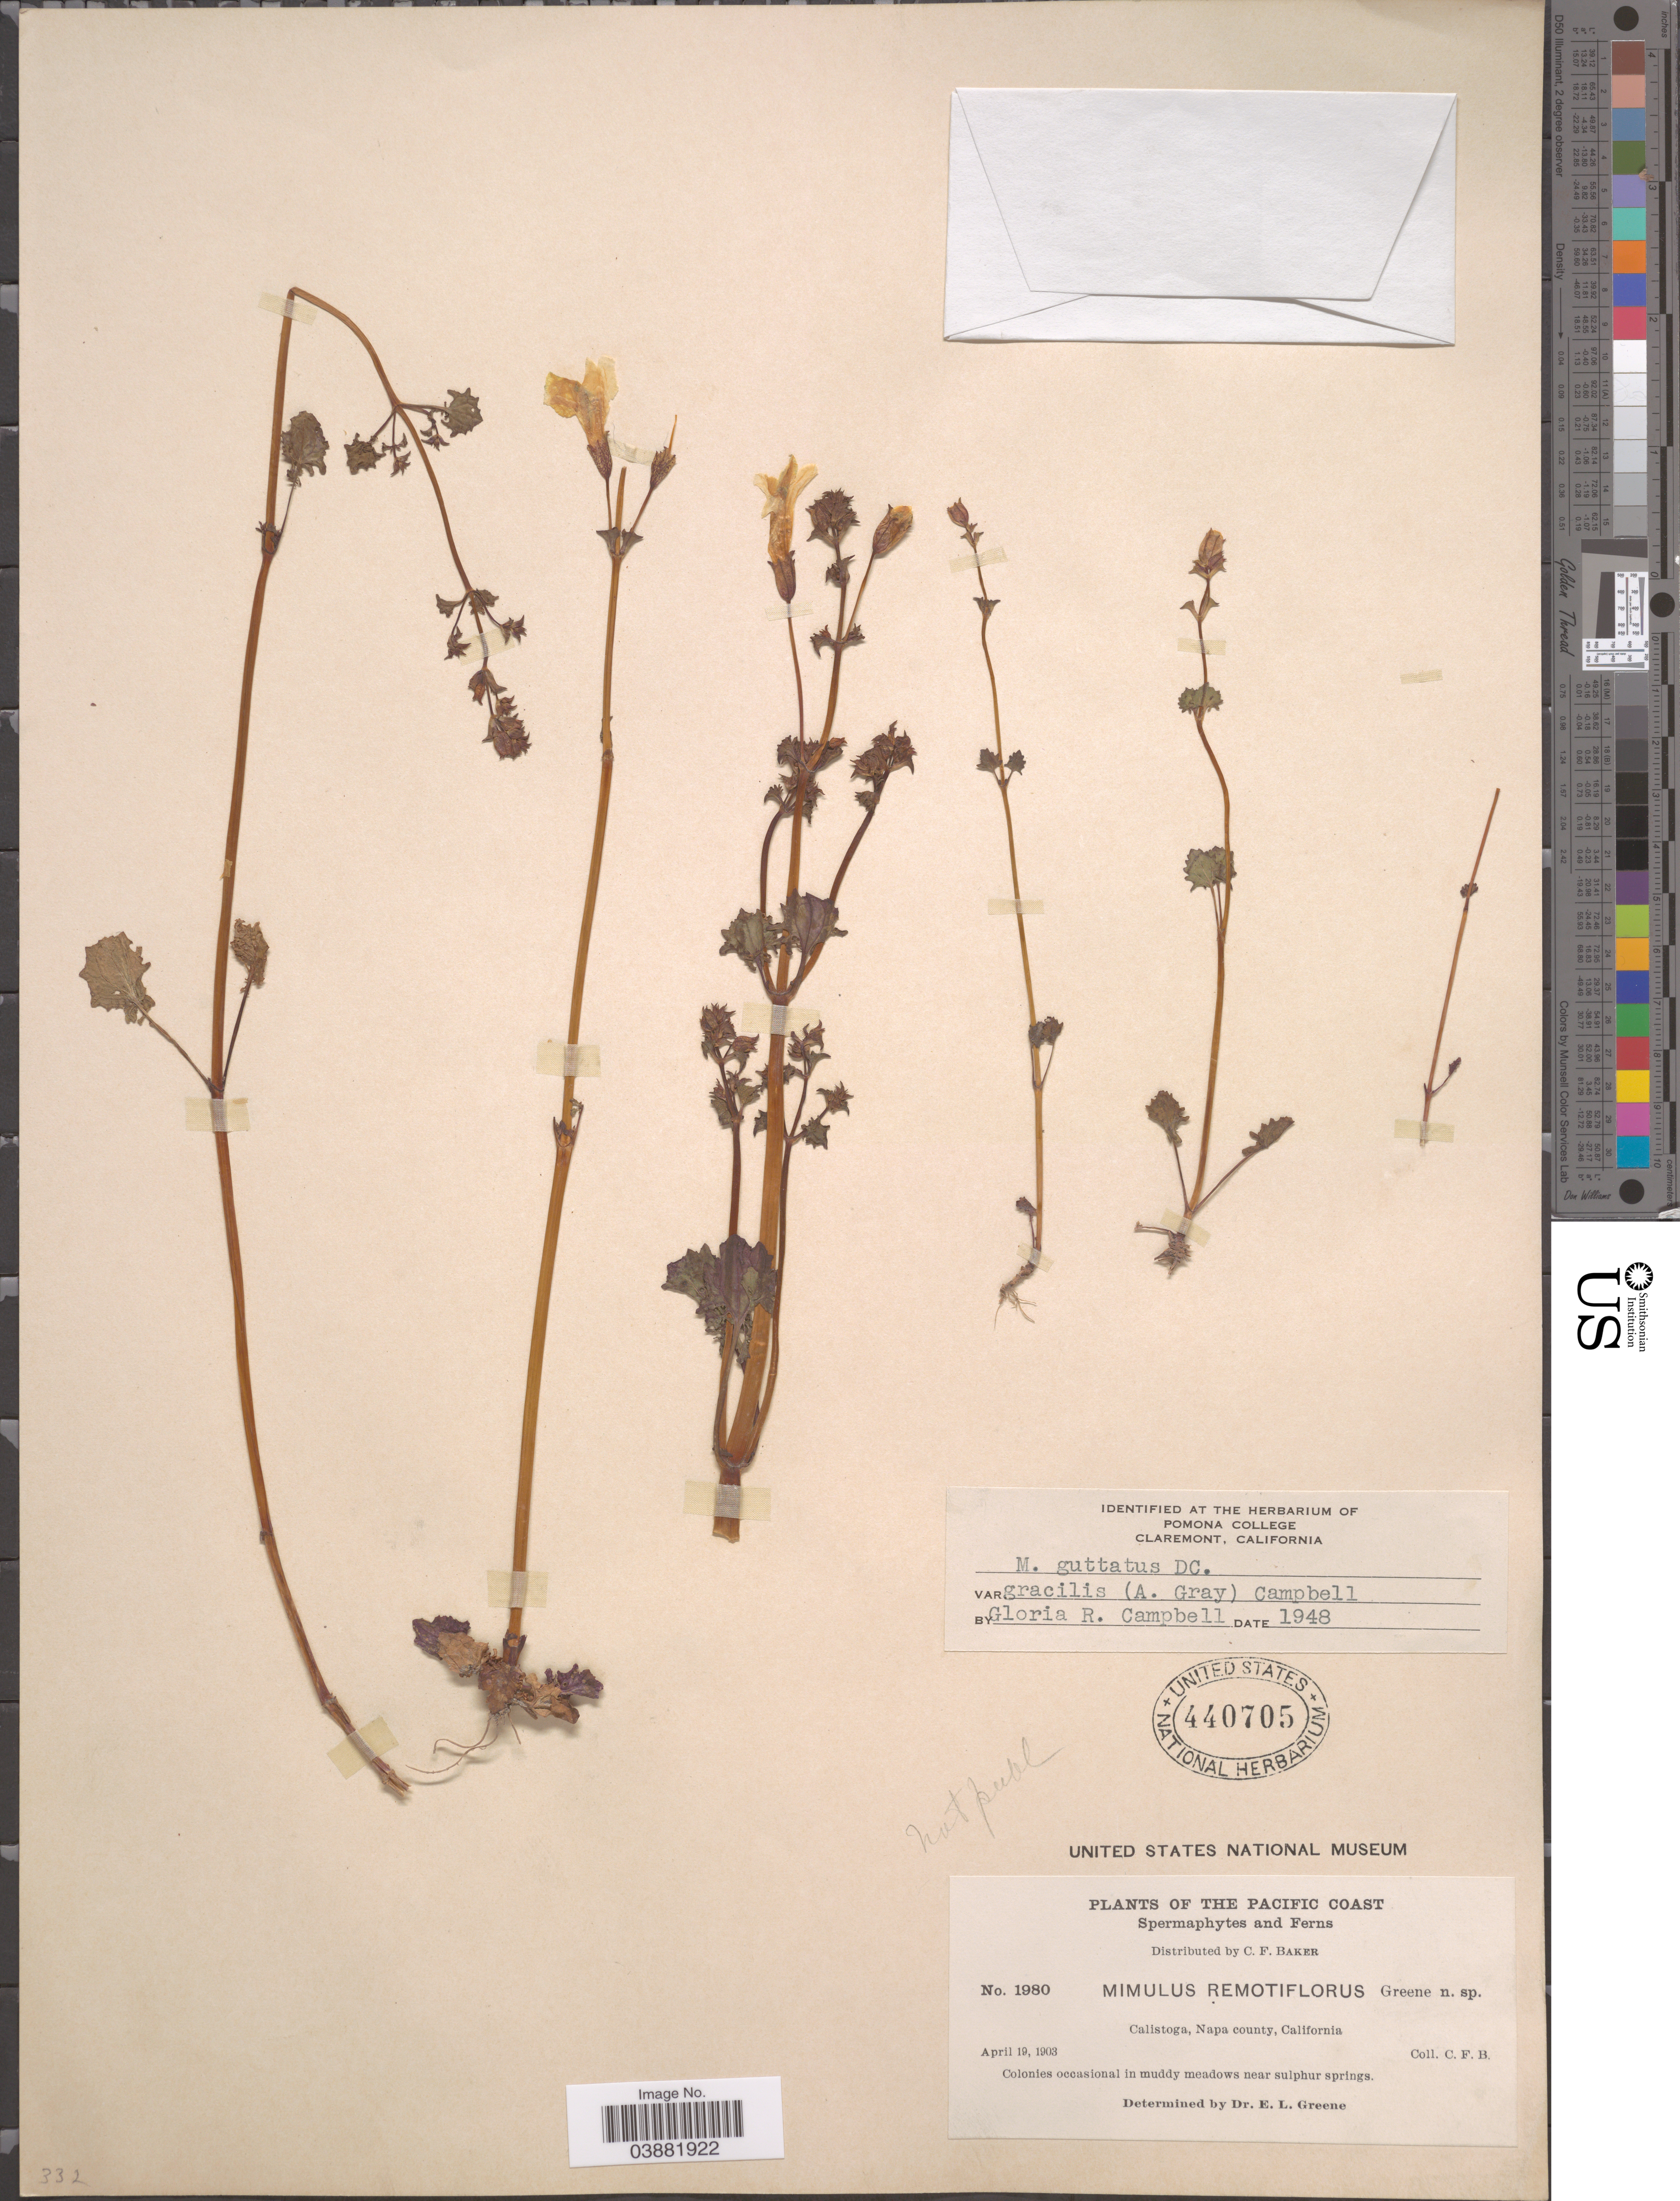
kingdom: Plantae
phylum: Tracheophyta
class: Magnoliopsida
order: Lamiales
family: Phrymaceae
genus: Mimulus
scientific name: Mimulus guttatus var. gracilis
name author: (A. Gray) G.R. Campb.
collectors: C. F. Baker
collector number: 1980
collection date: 1903-04-19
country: United States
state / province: California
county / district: Napa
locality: Pacific Coast. Calistoga, Napa county.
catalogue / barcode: US 440705